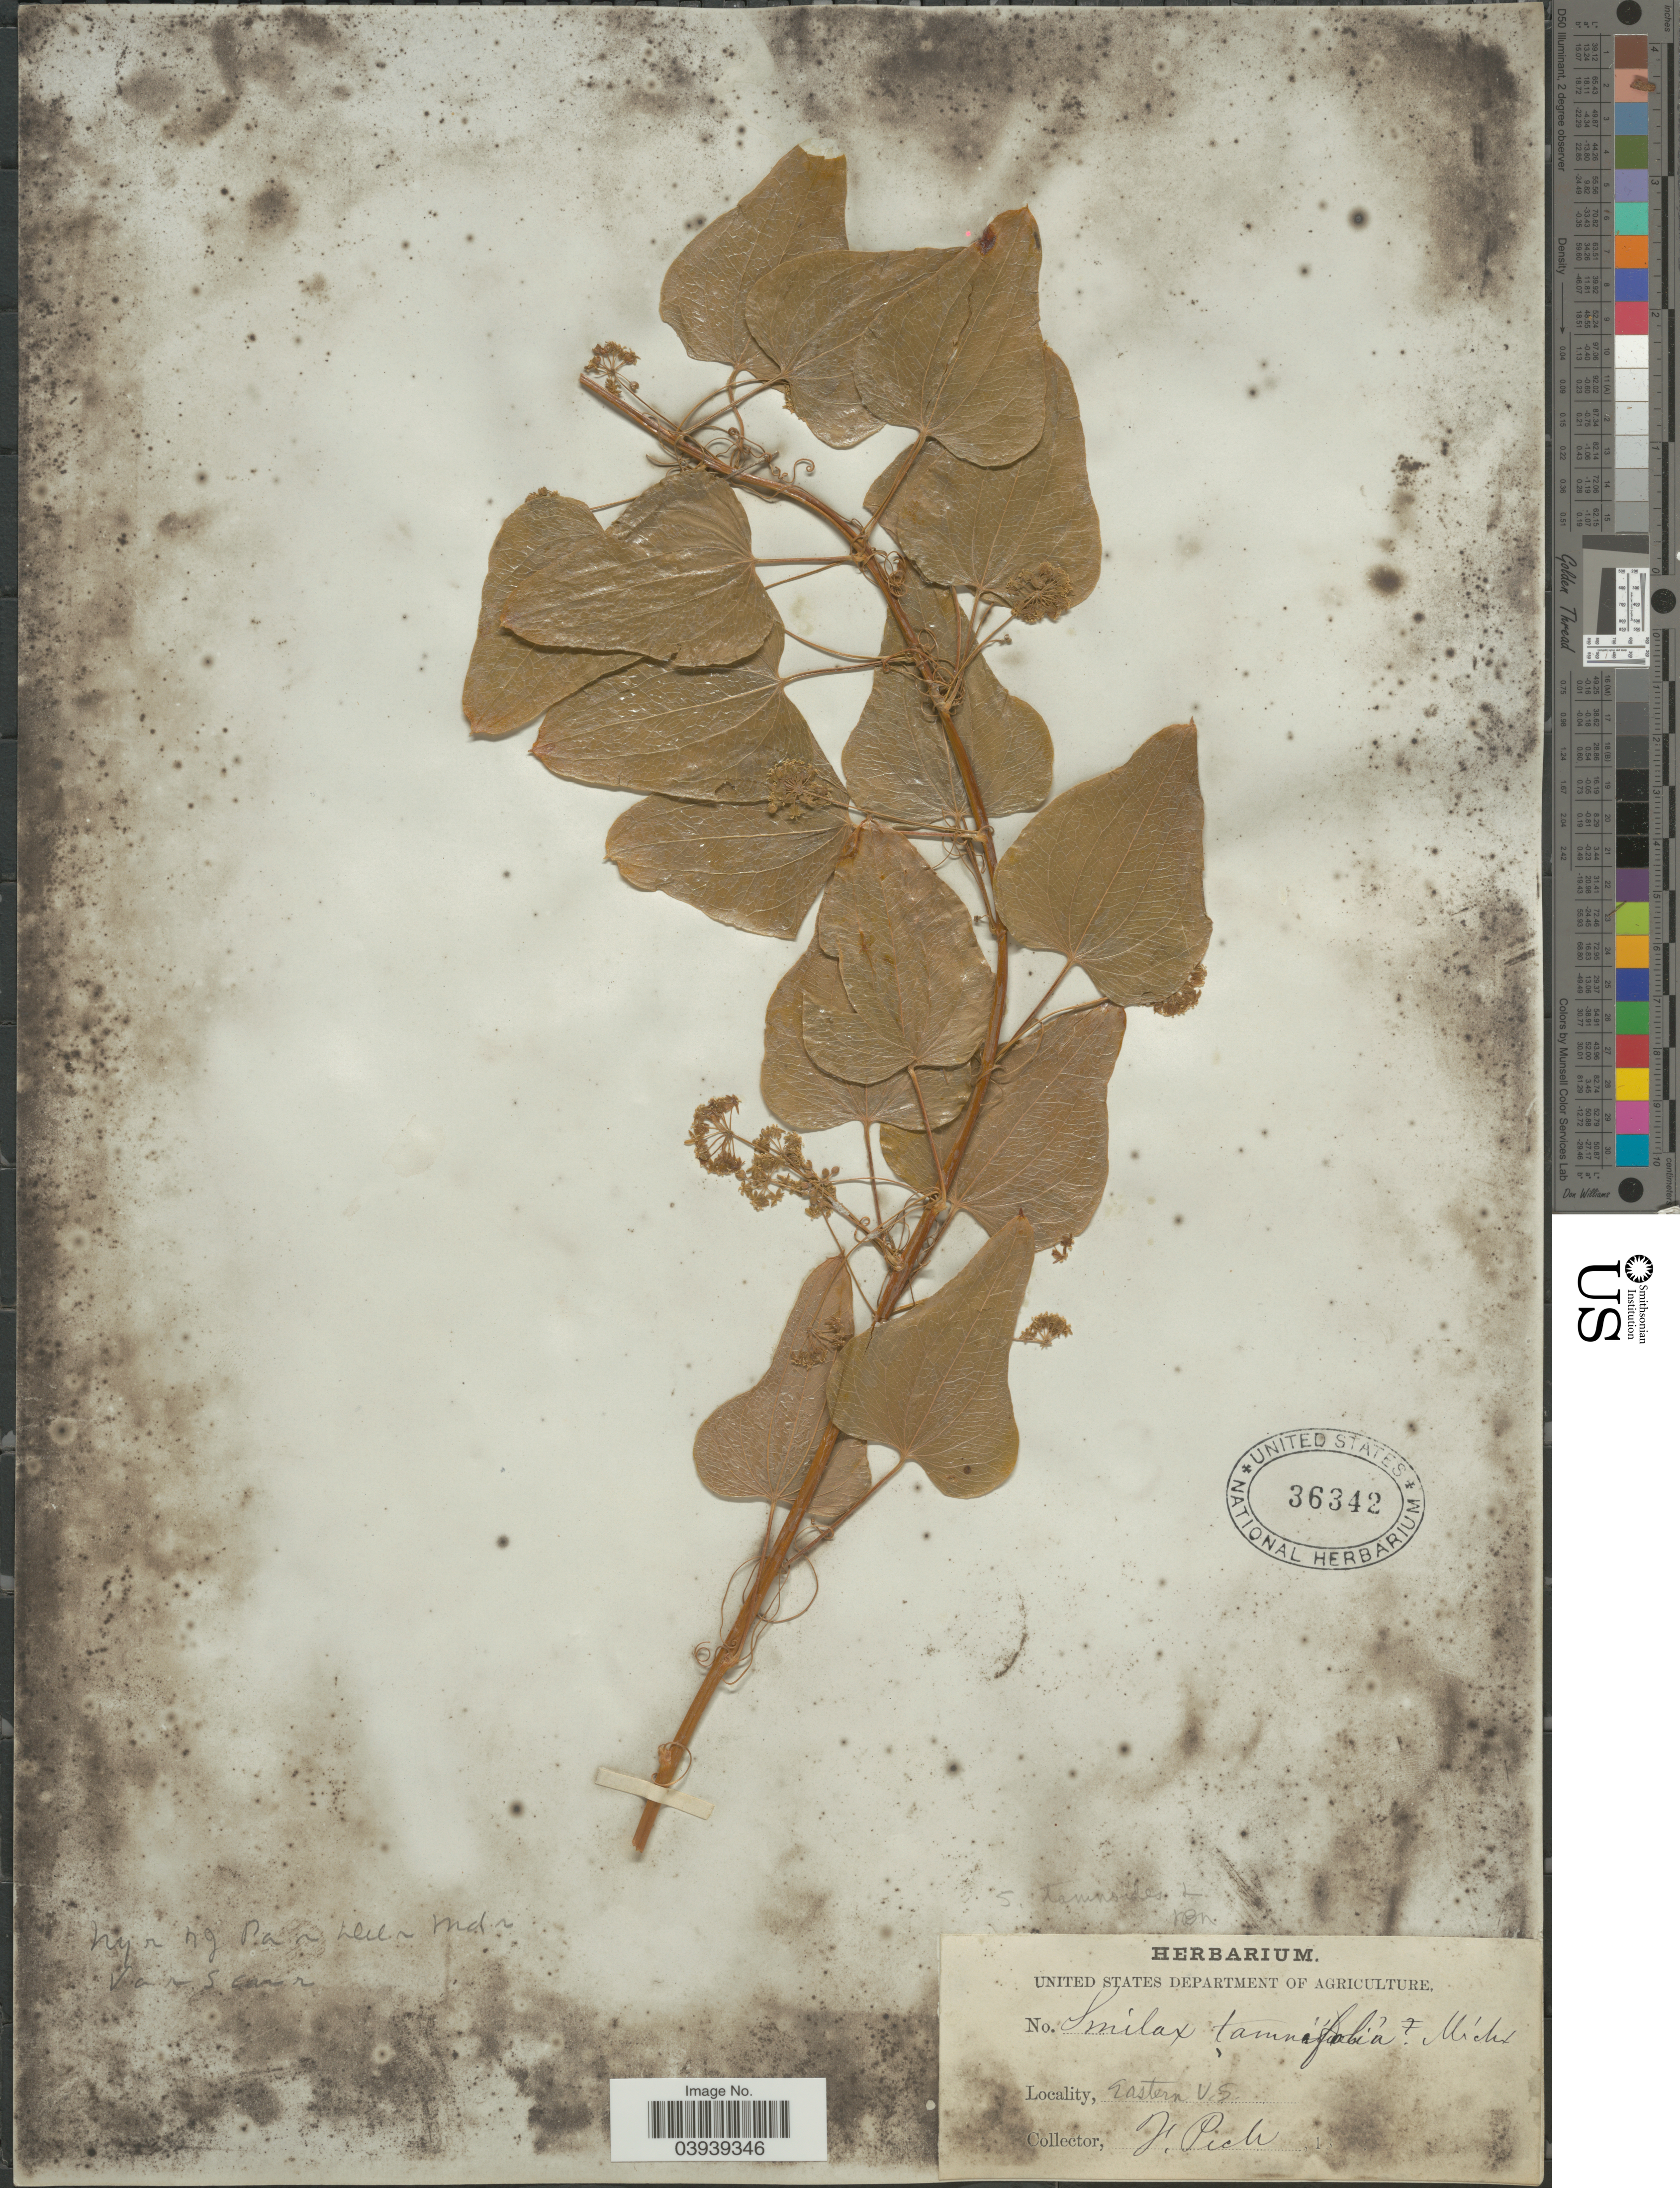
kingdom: Plantae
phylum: Tracheophyta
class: Liliopsida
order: Liliales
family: Smilacaceae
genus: Smilax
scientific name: Smilax tamnoides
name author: L.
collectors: F. Pick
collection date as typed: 18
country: United States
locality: Eastern U.S.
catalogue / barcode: US 36342